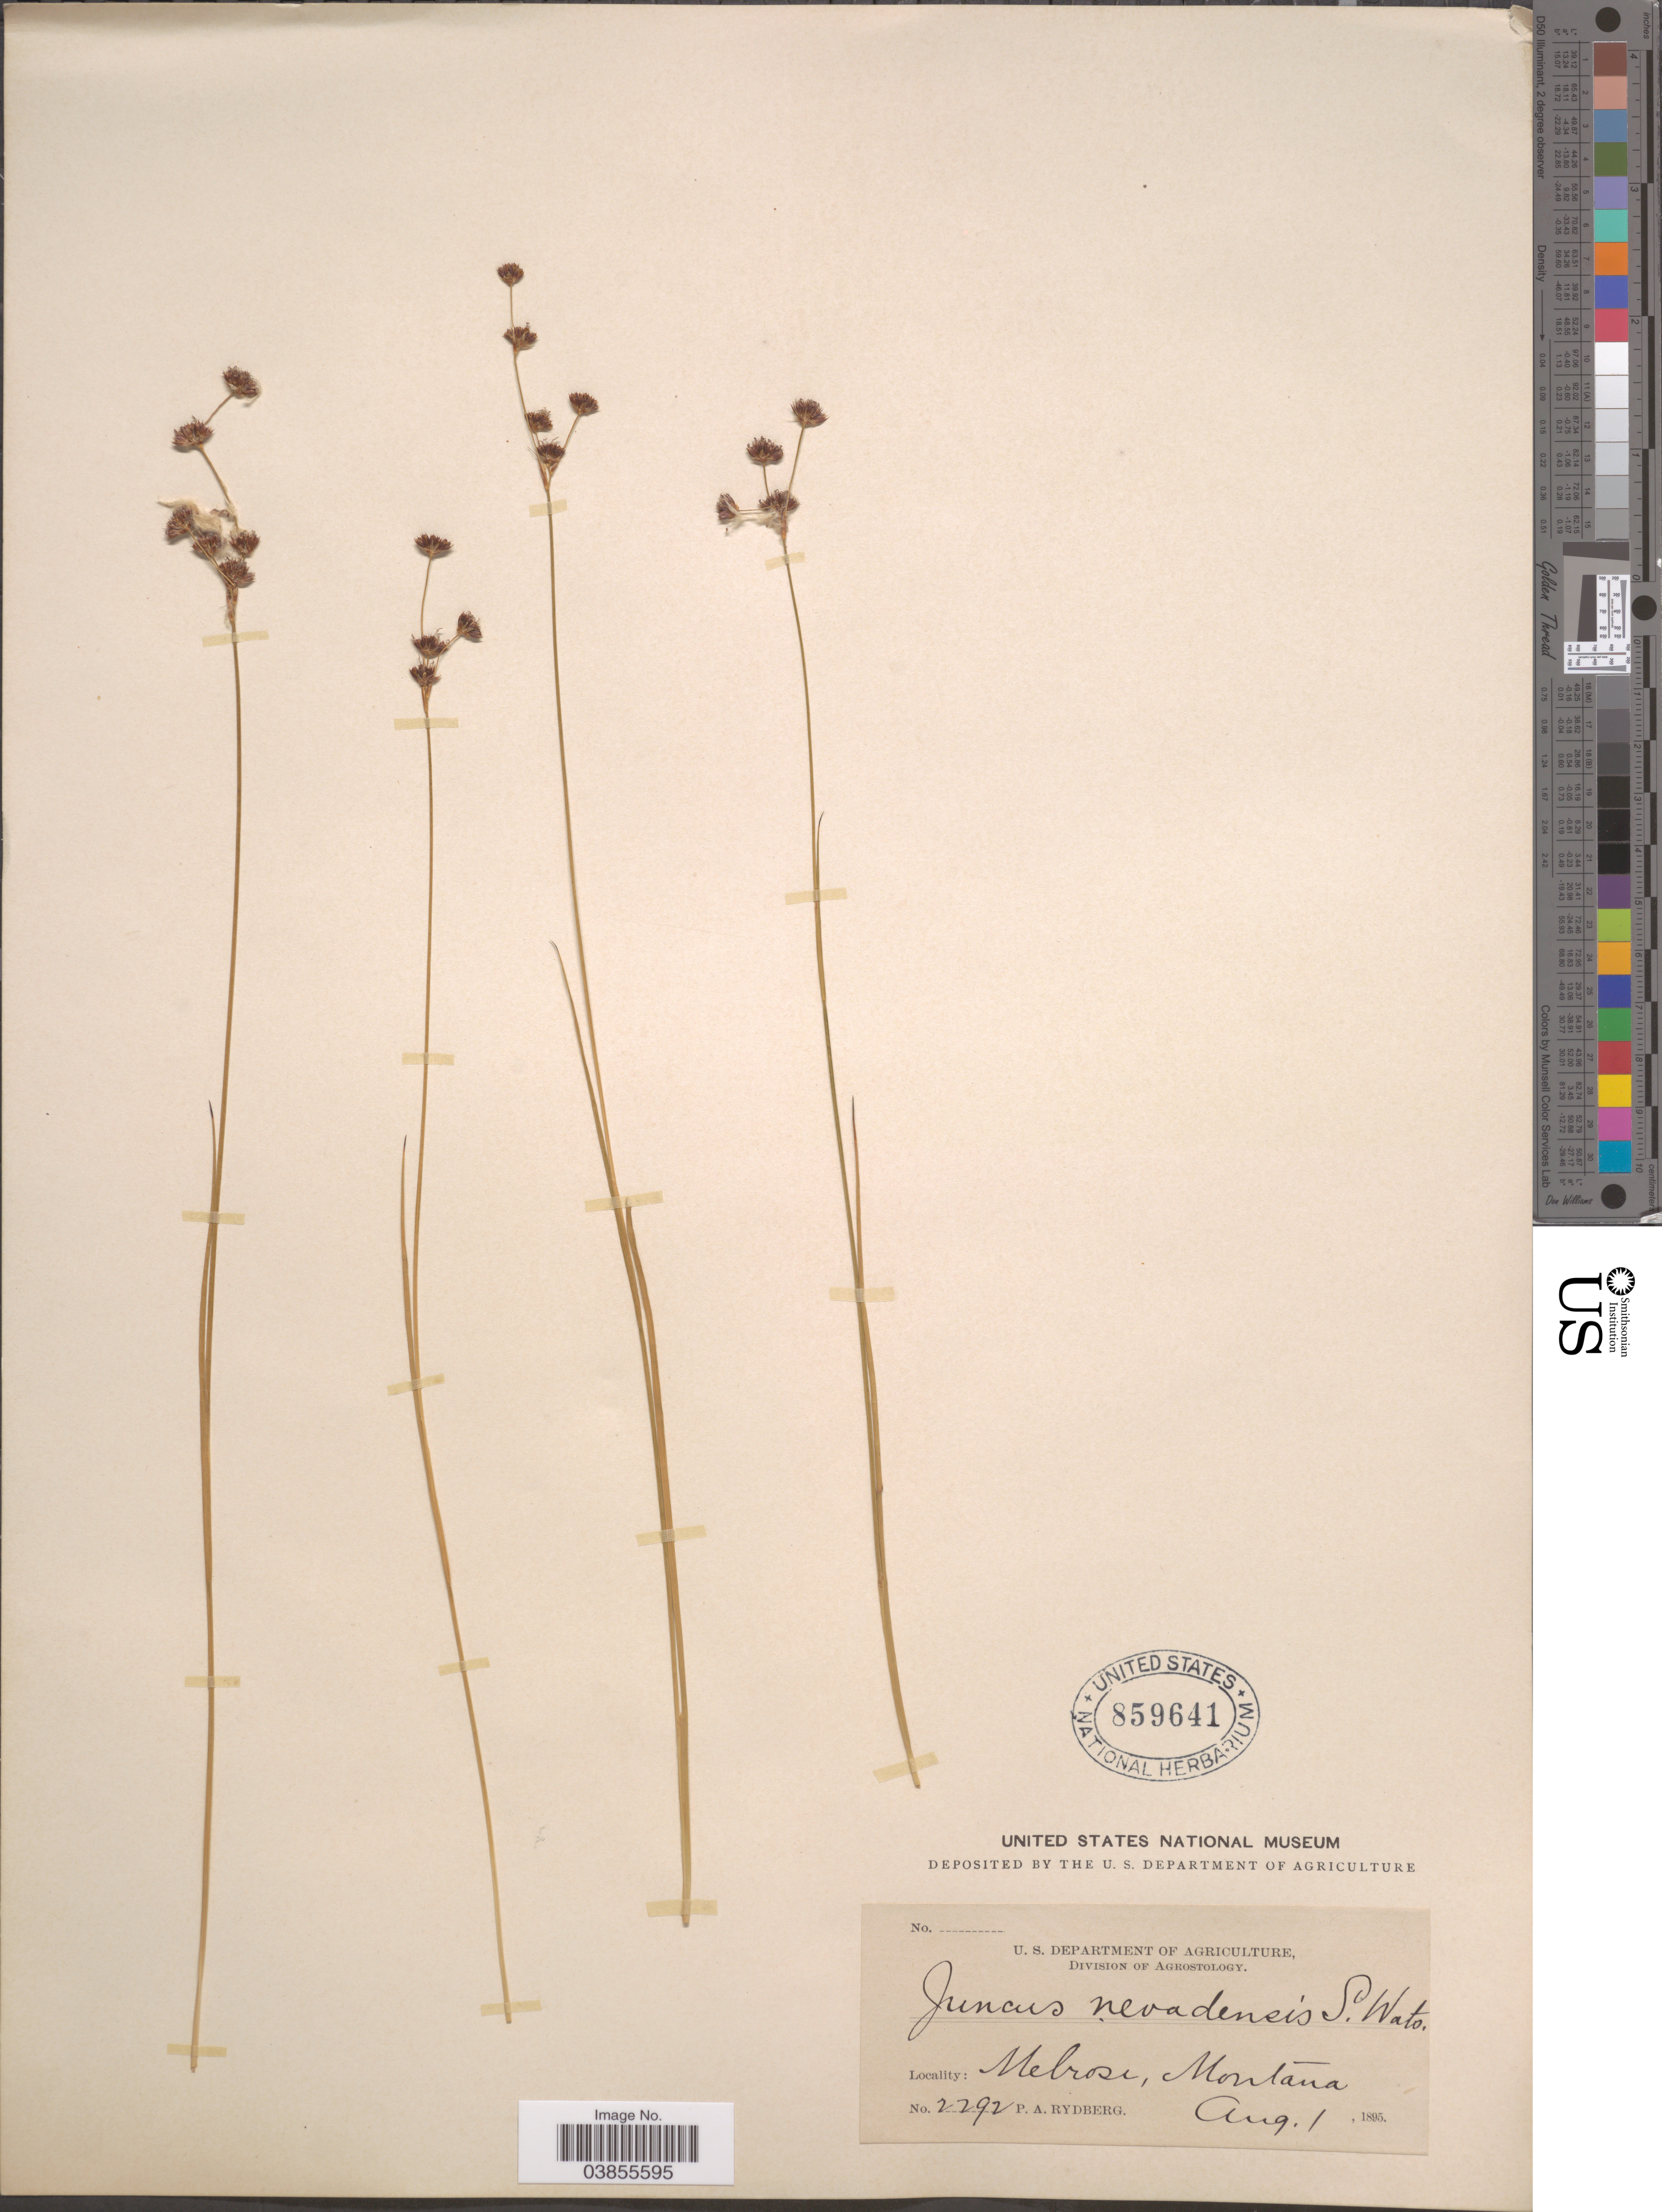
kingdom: Plantae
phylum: Tracheophyta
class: Liliopsida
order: Poales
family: Juncaceae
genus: Juncus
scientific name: Juncus nevadensis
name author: S. Watson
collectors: P. A. Rydberg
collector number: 2292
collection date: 1895-08-01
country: United States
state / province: Montana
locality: Melrose.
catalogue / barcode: US 859641